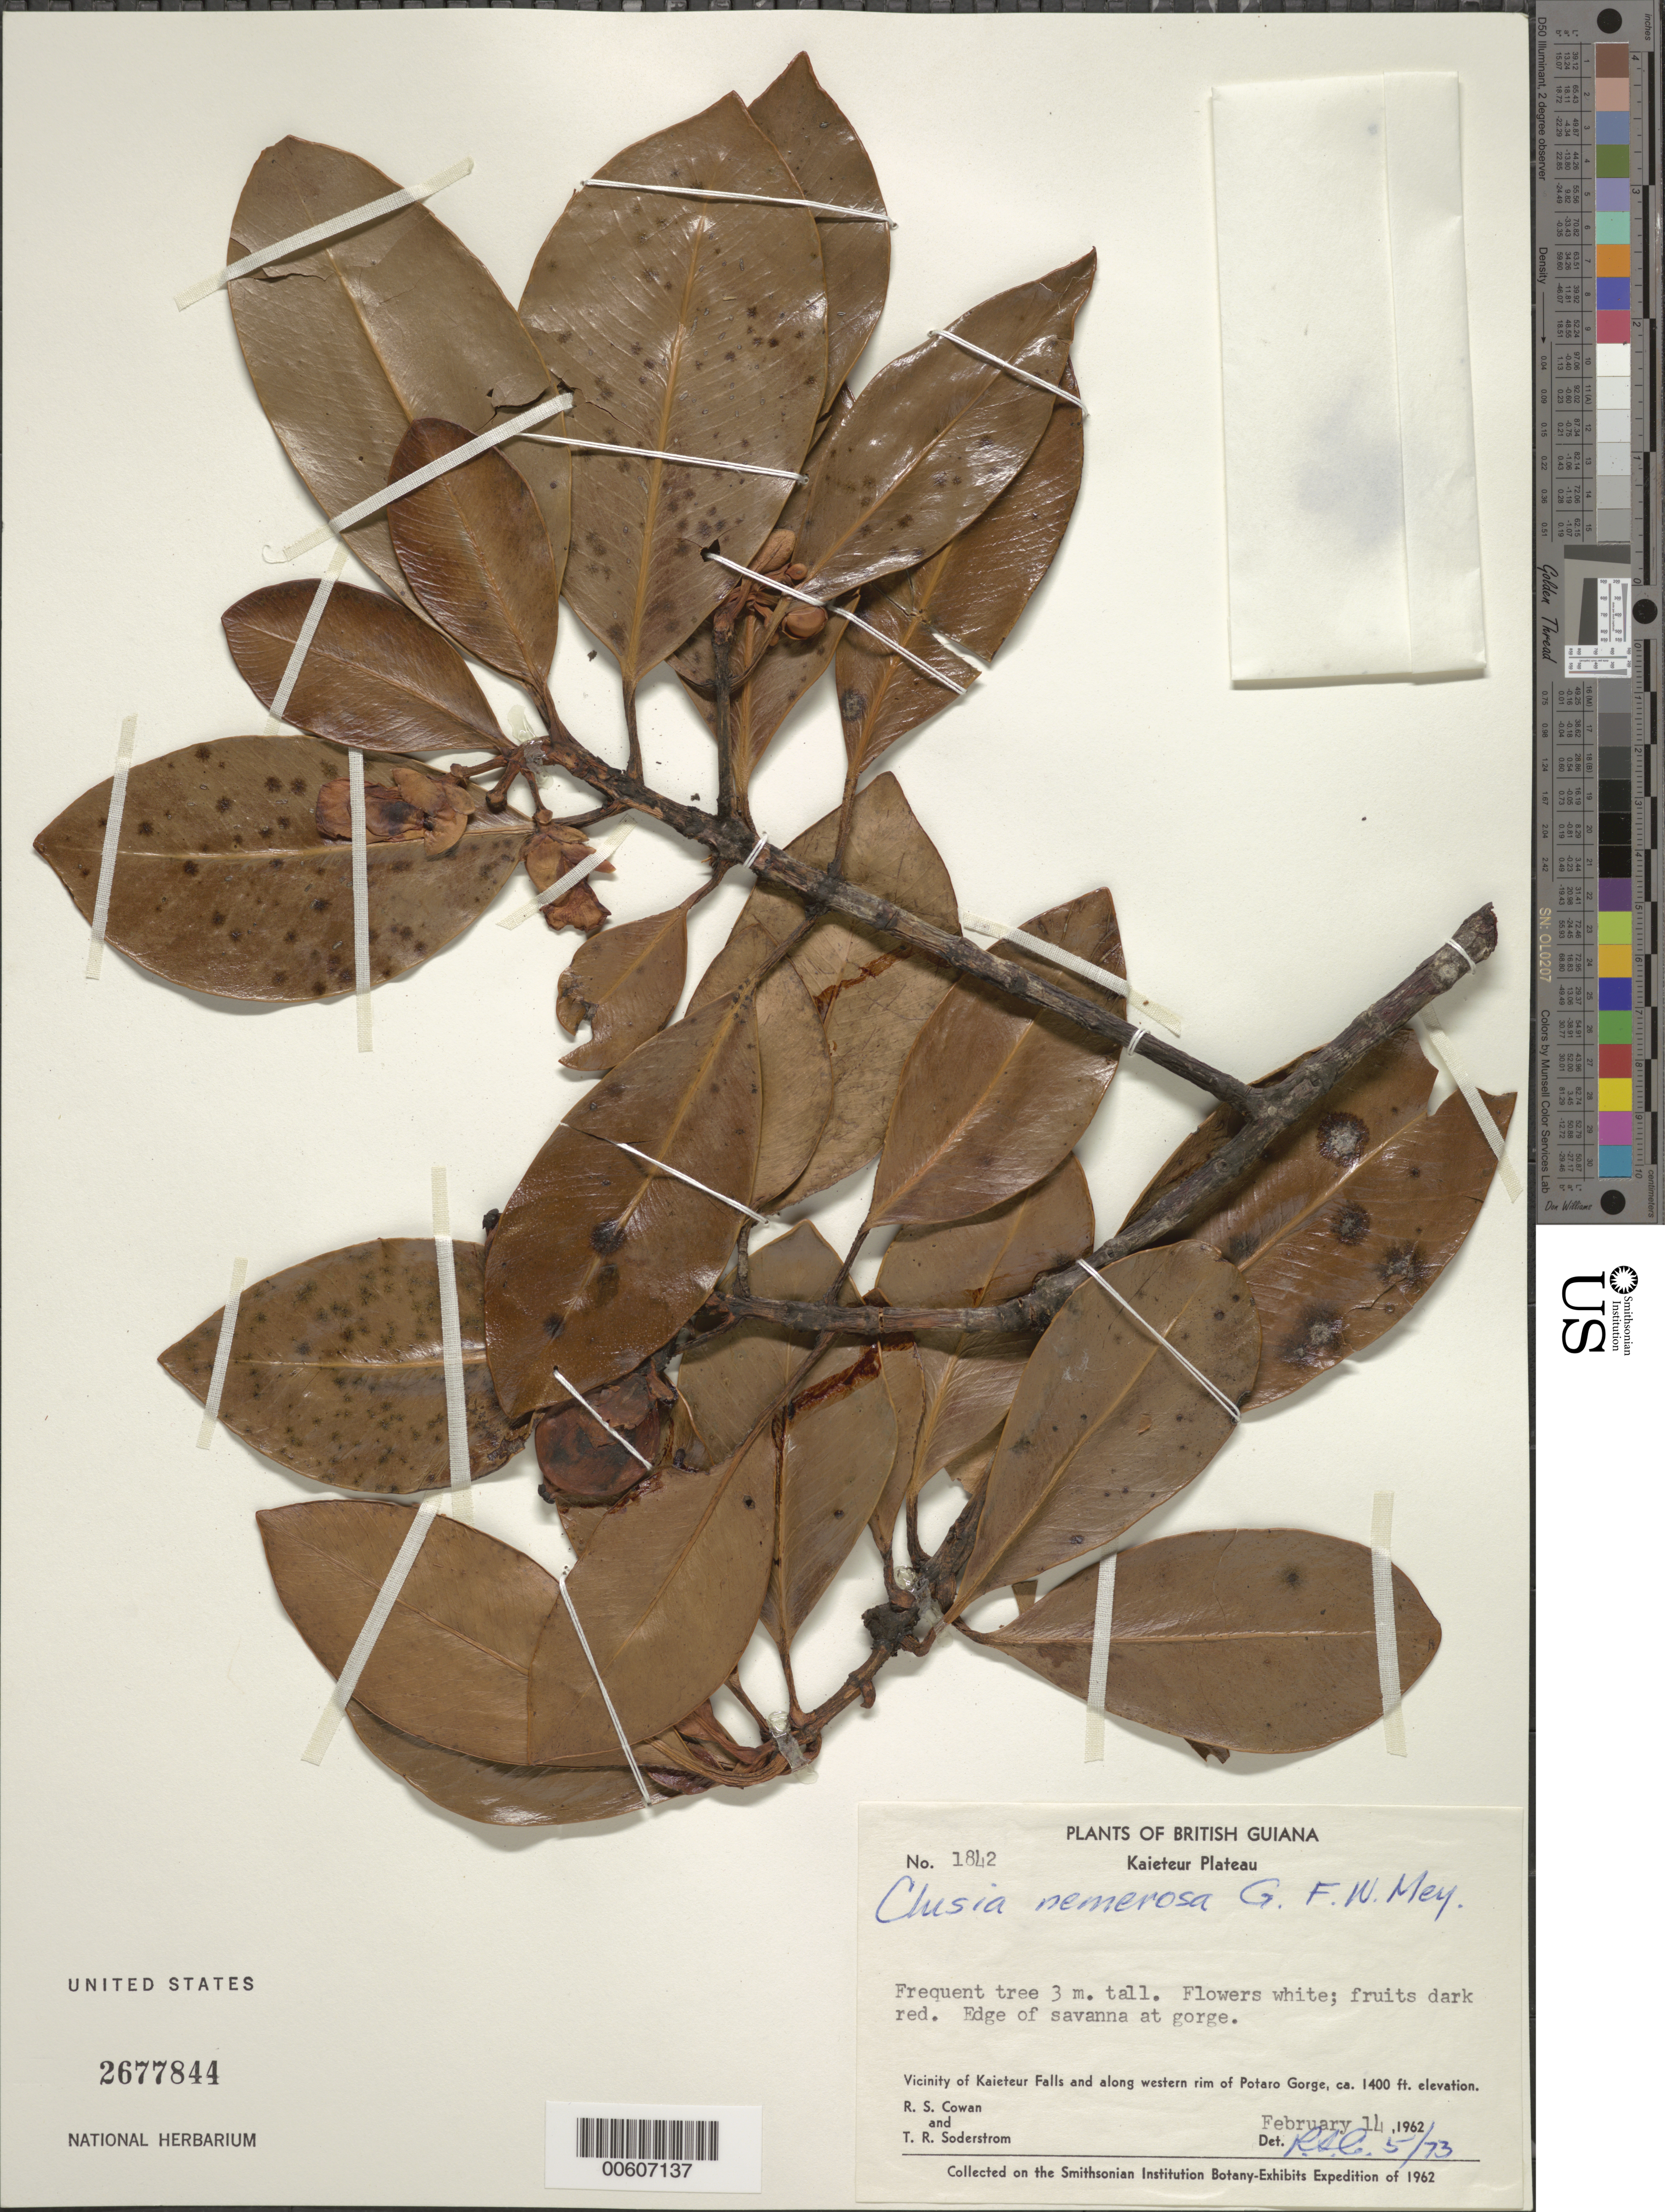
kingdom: Plantae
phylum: Tracheophyta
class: Magnoliopsida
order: Malpighiales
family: Clusiaceae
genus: Clusia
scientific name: Clusia nemorosa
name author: G. Mey.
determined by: Cowan, R. S.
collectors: R. S. Cowan & T. R. Soderstrom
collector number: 1842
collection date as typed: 14-Feb-62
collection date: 1962-02-14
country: Guyana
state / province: Potaro-Siparuni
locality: Kaieteur Plateau, vicinity of Kaieteur Falls and western rim of Potaro Gorge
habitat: Edge of savanna at gorge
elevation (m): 427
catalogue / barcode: US 2677844